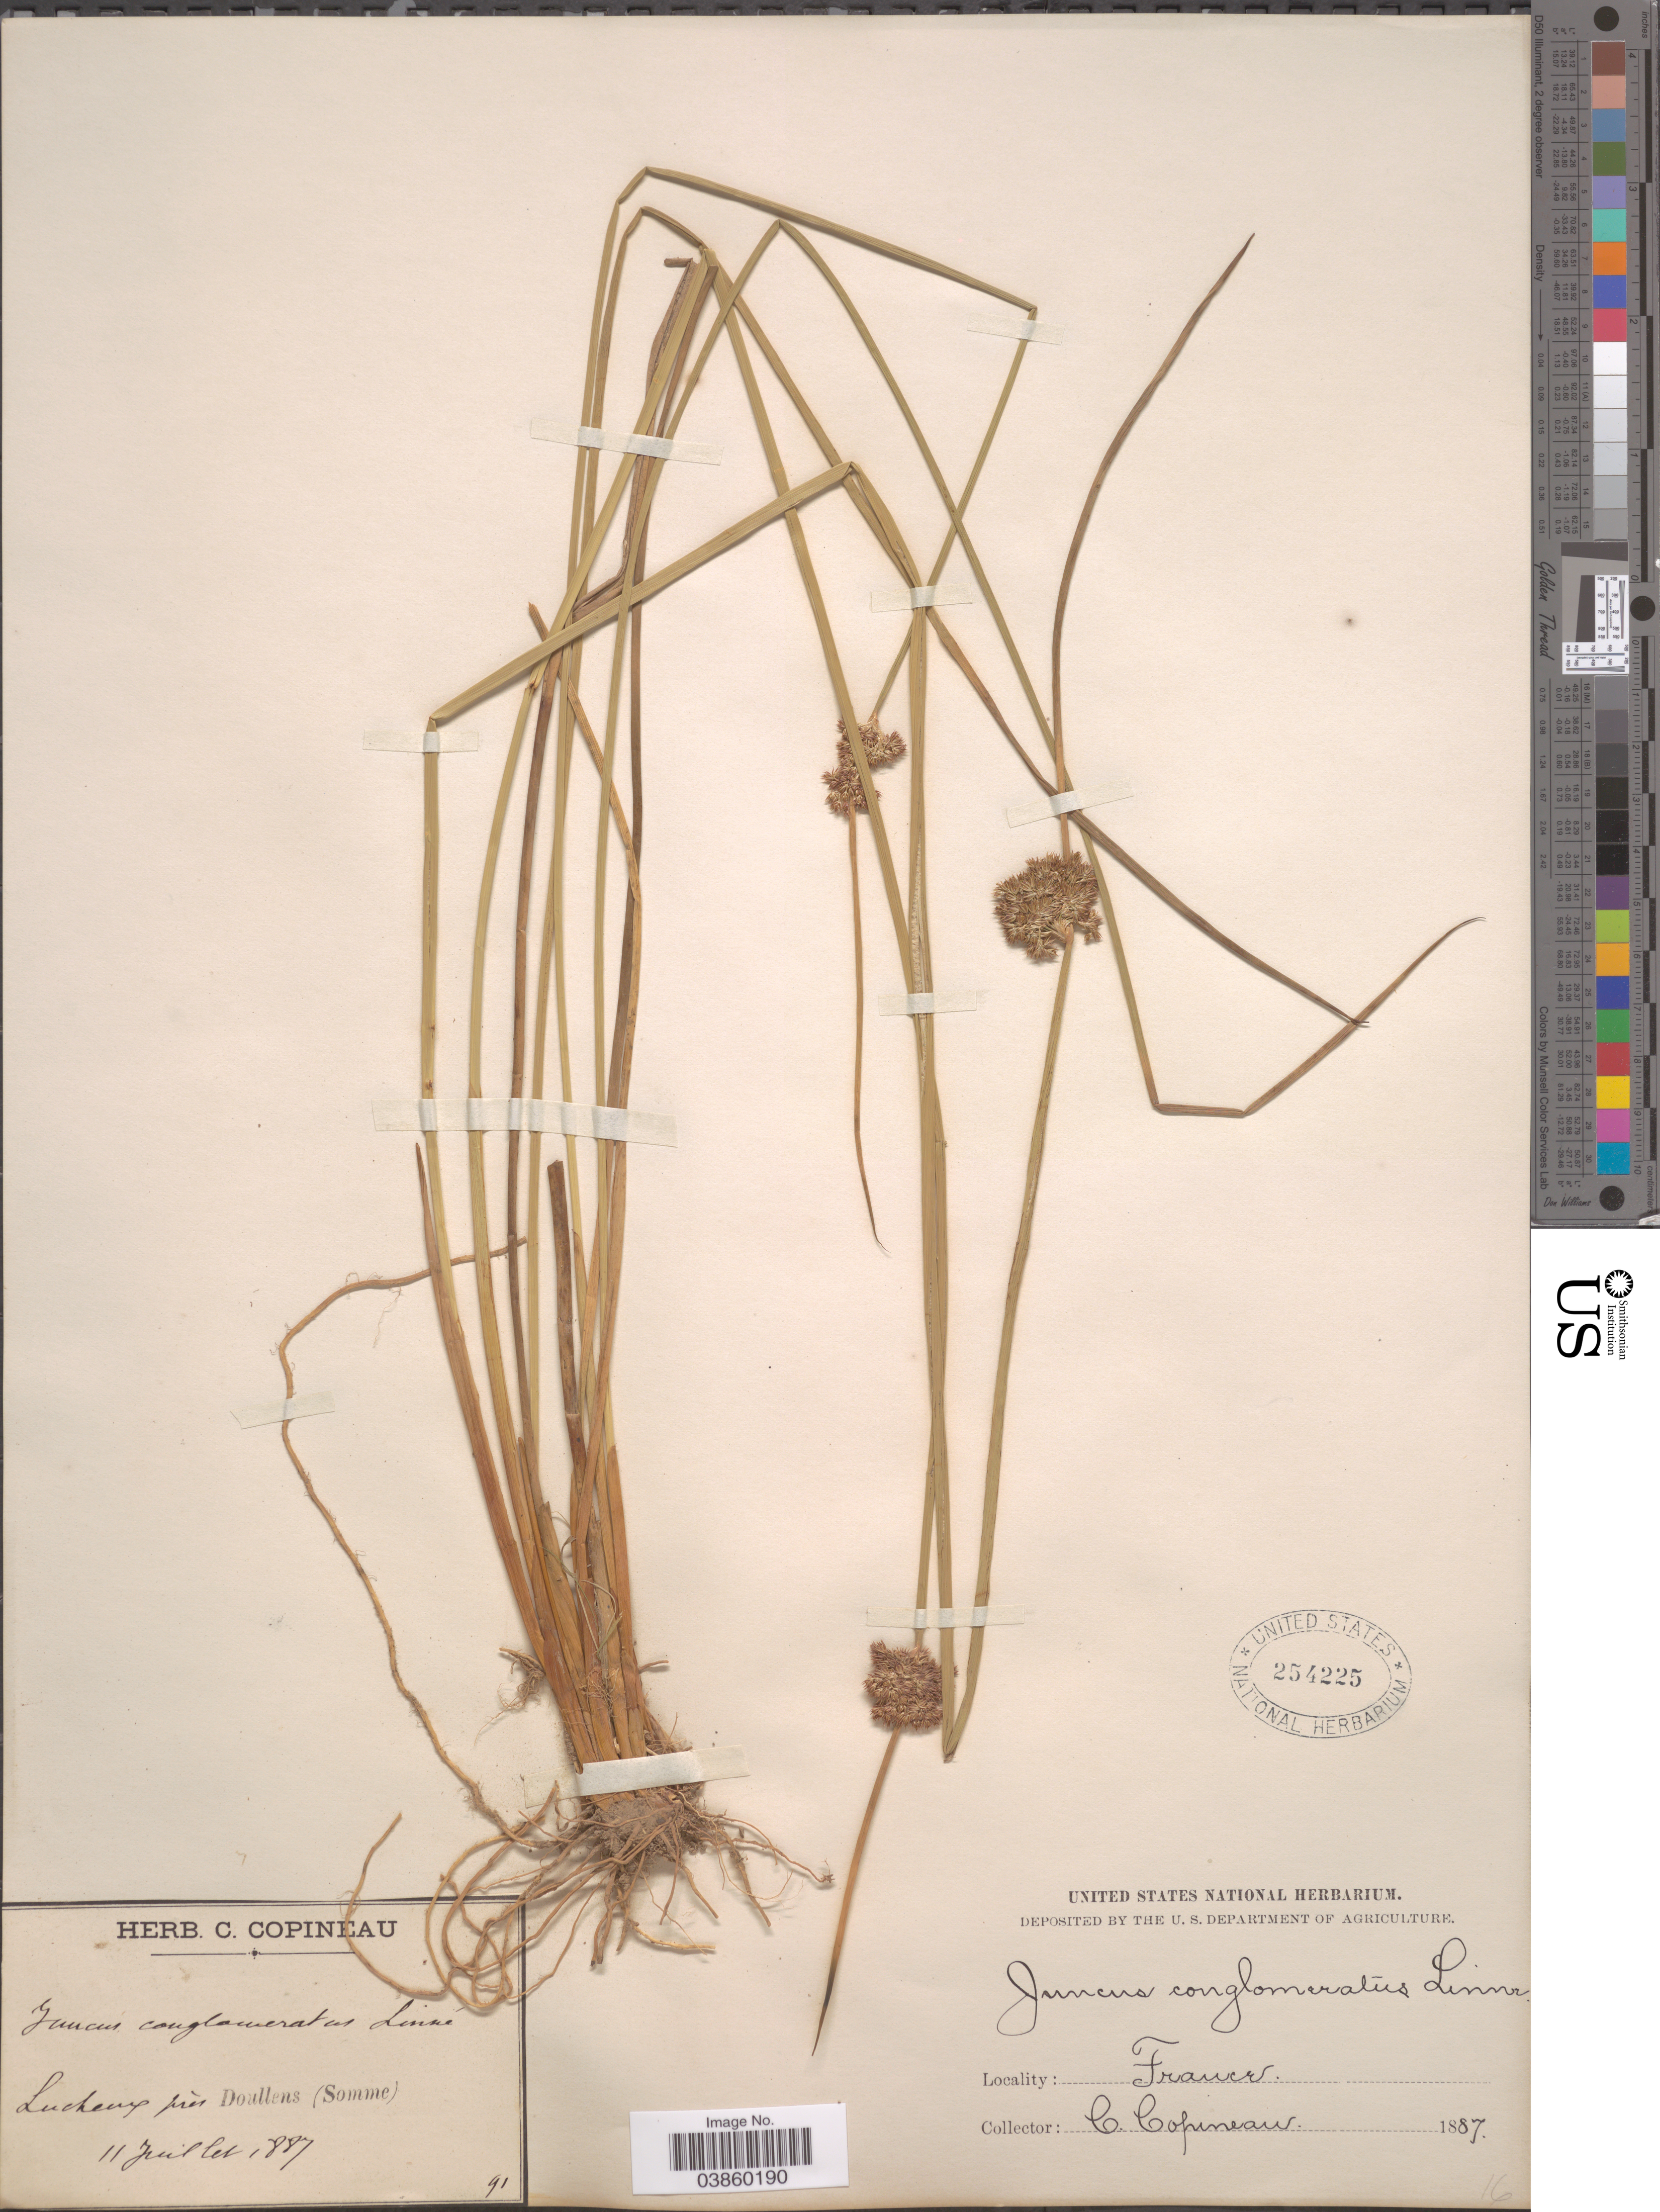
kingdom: Plantae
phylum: Tracheophyta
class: Liliopsida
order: Poales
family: Juncaceae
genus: Juncus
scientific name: Juncus conglomeratus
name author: L.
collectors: C. Copineau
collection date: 1887-07-11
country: France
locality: Lucheng prés Doullens (Somme).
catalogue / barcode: US 254225